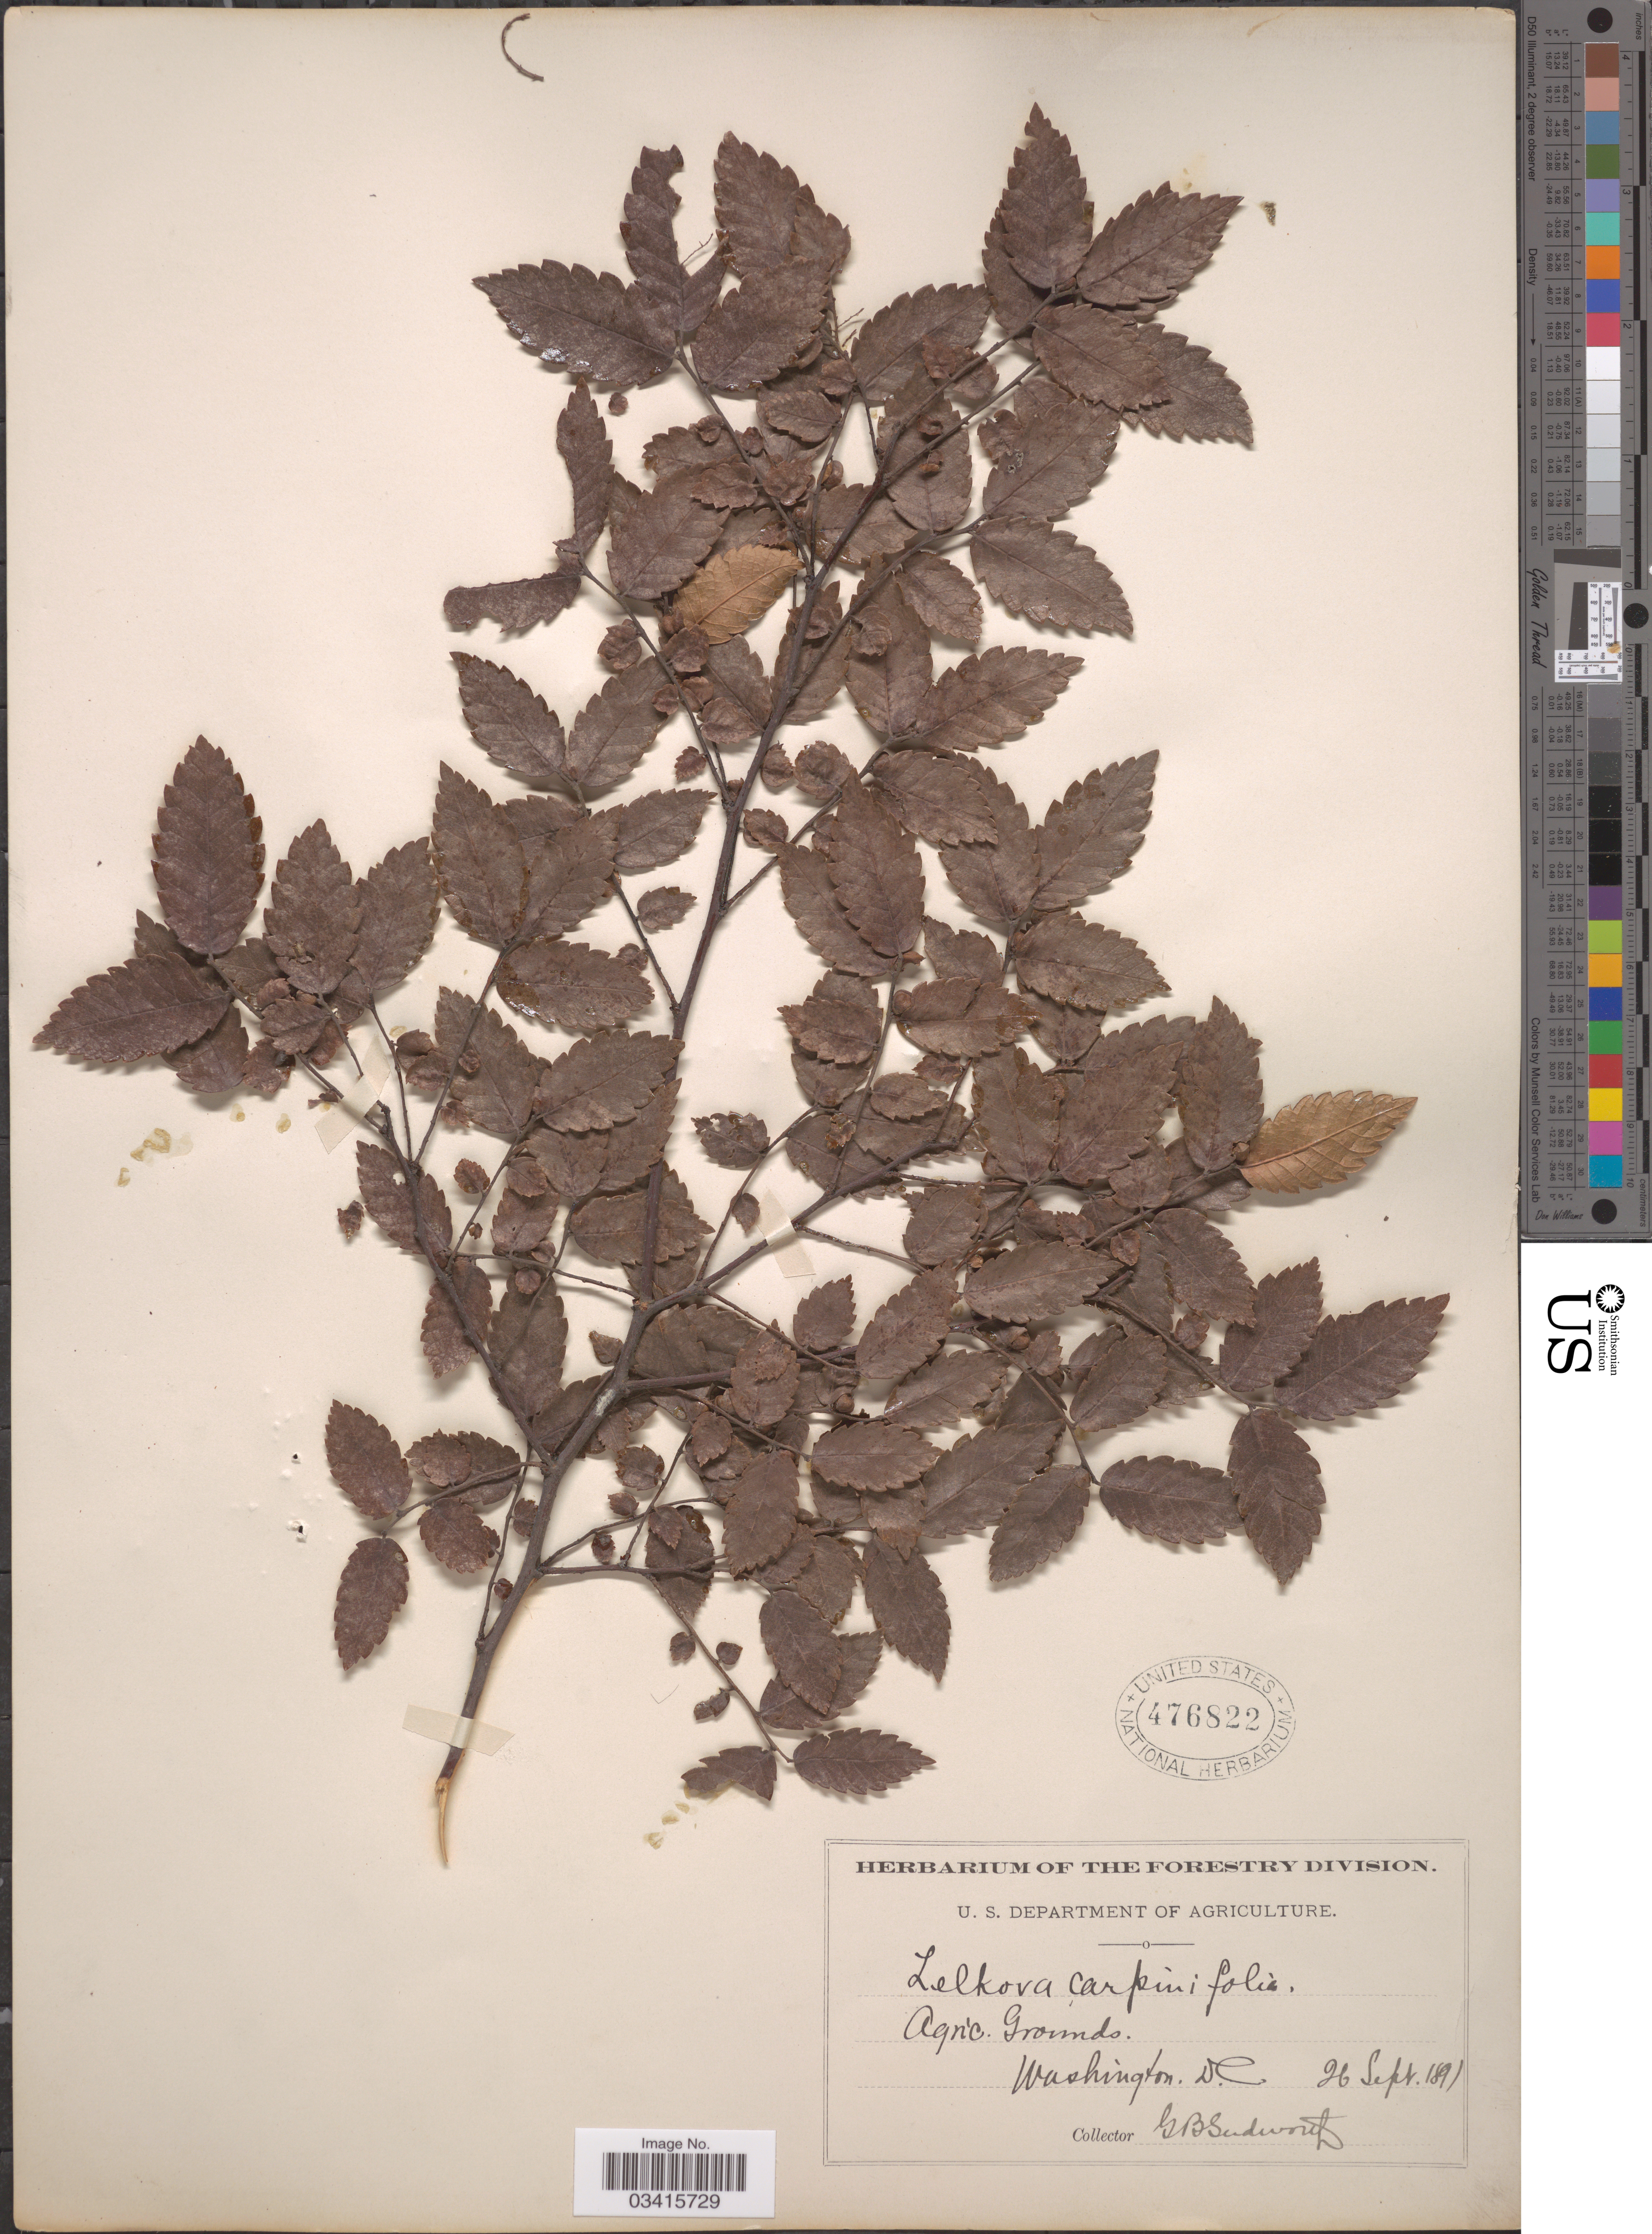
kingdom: Plantae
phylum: Tracheophyta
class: Magnoliopsida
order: Rosales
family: Ulmaceae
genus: Zelkova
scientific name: Zelkova carpinifolia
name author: (Pall.) K. Koch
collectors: G. B. Sudworth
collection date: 1891-09-26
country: United States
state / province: District of Columbia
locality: Agric. Grounds. Washington D.C.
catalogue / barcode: US 476822